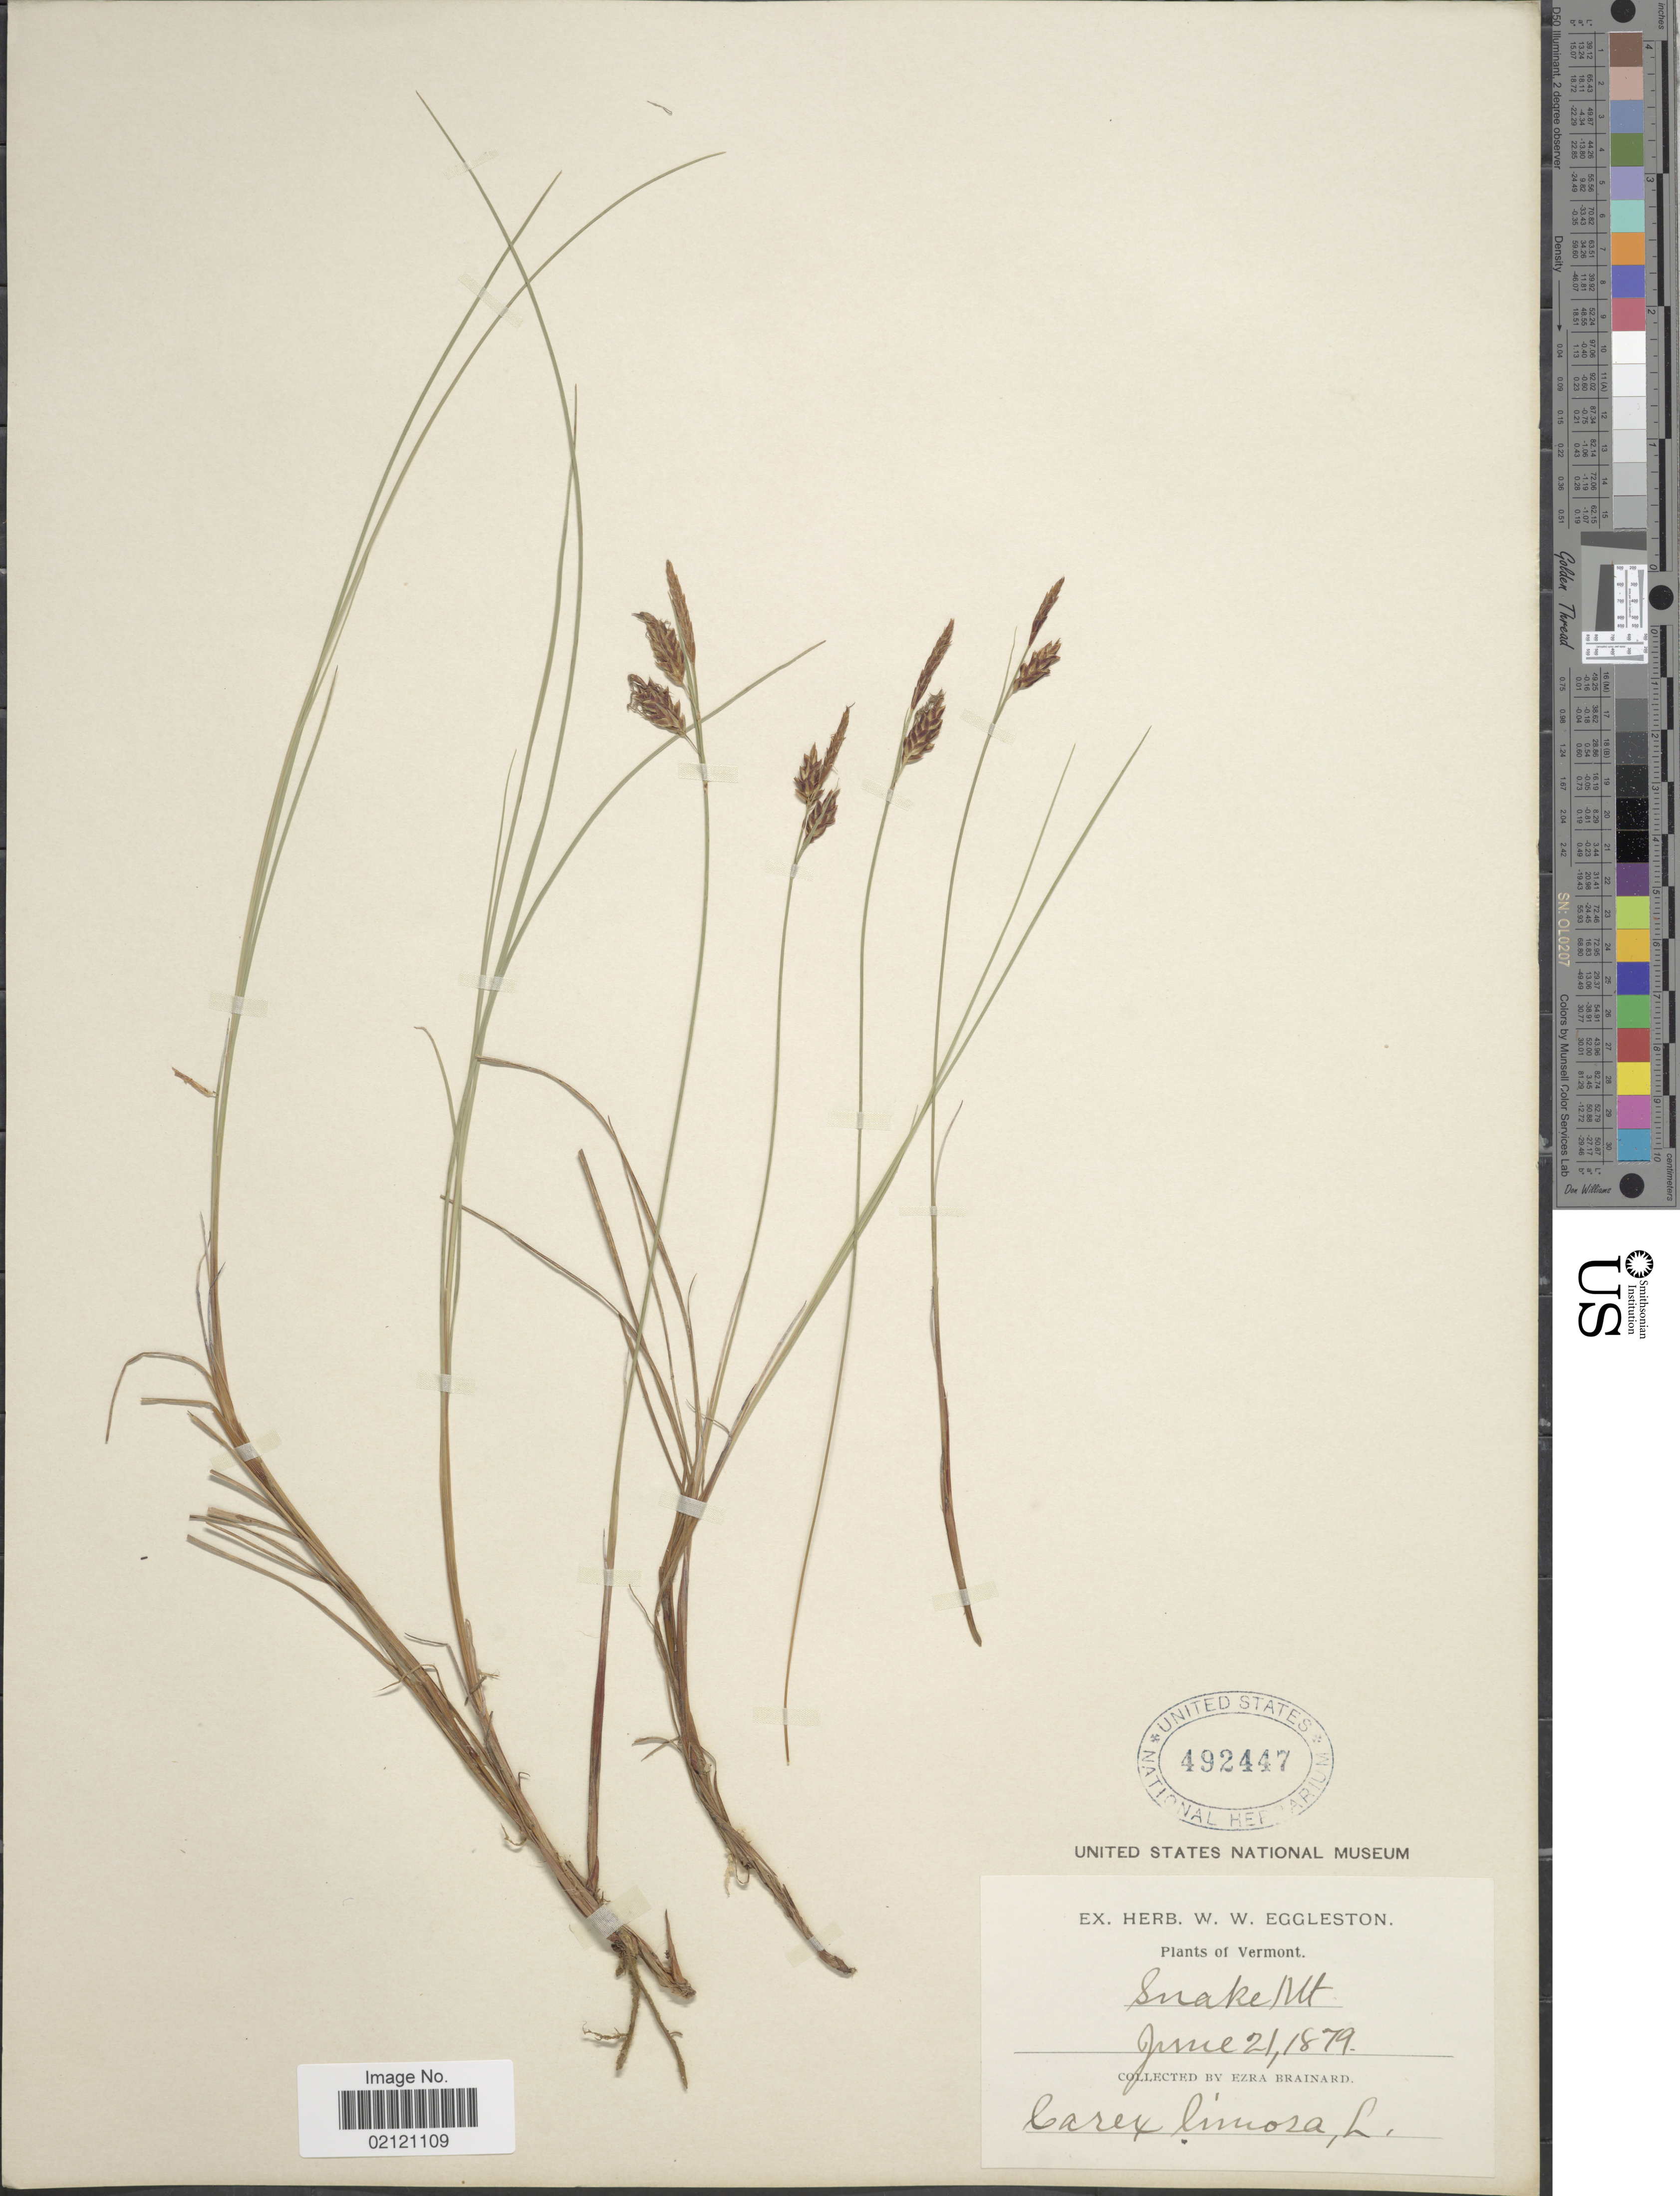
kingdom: Plantae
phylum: Tracheophyta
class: Liliopsida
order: Poales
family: Cyperaceae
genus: Carex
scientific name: Carex limosa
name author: L.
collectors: E. Brainerd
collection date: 1879-06-21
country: United States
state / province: Vermont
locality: Snake Mt.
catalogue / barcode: US 492447